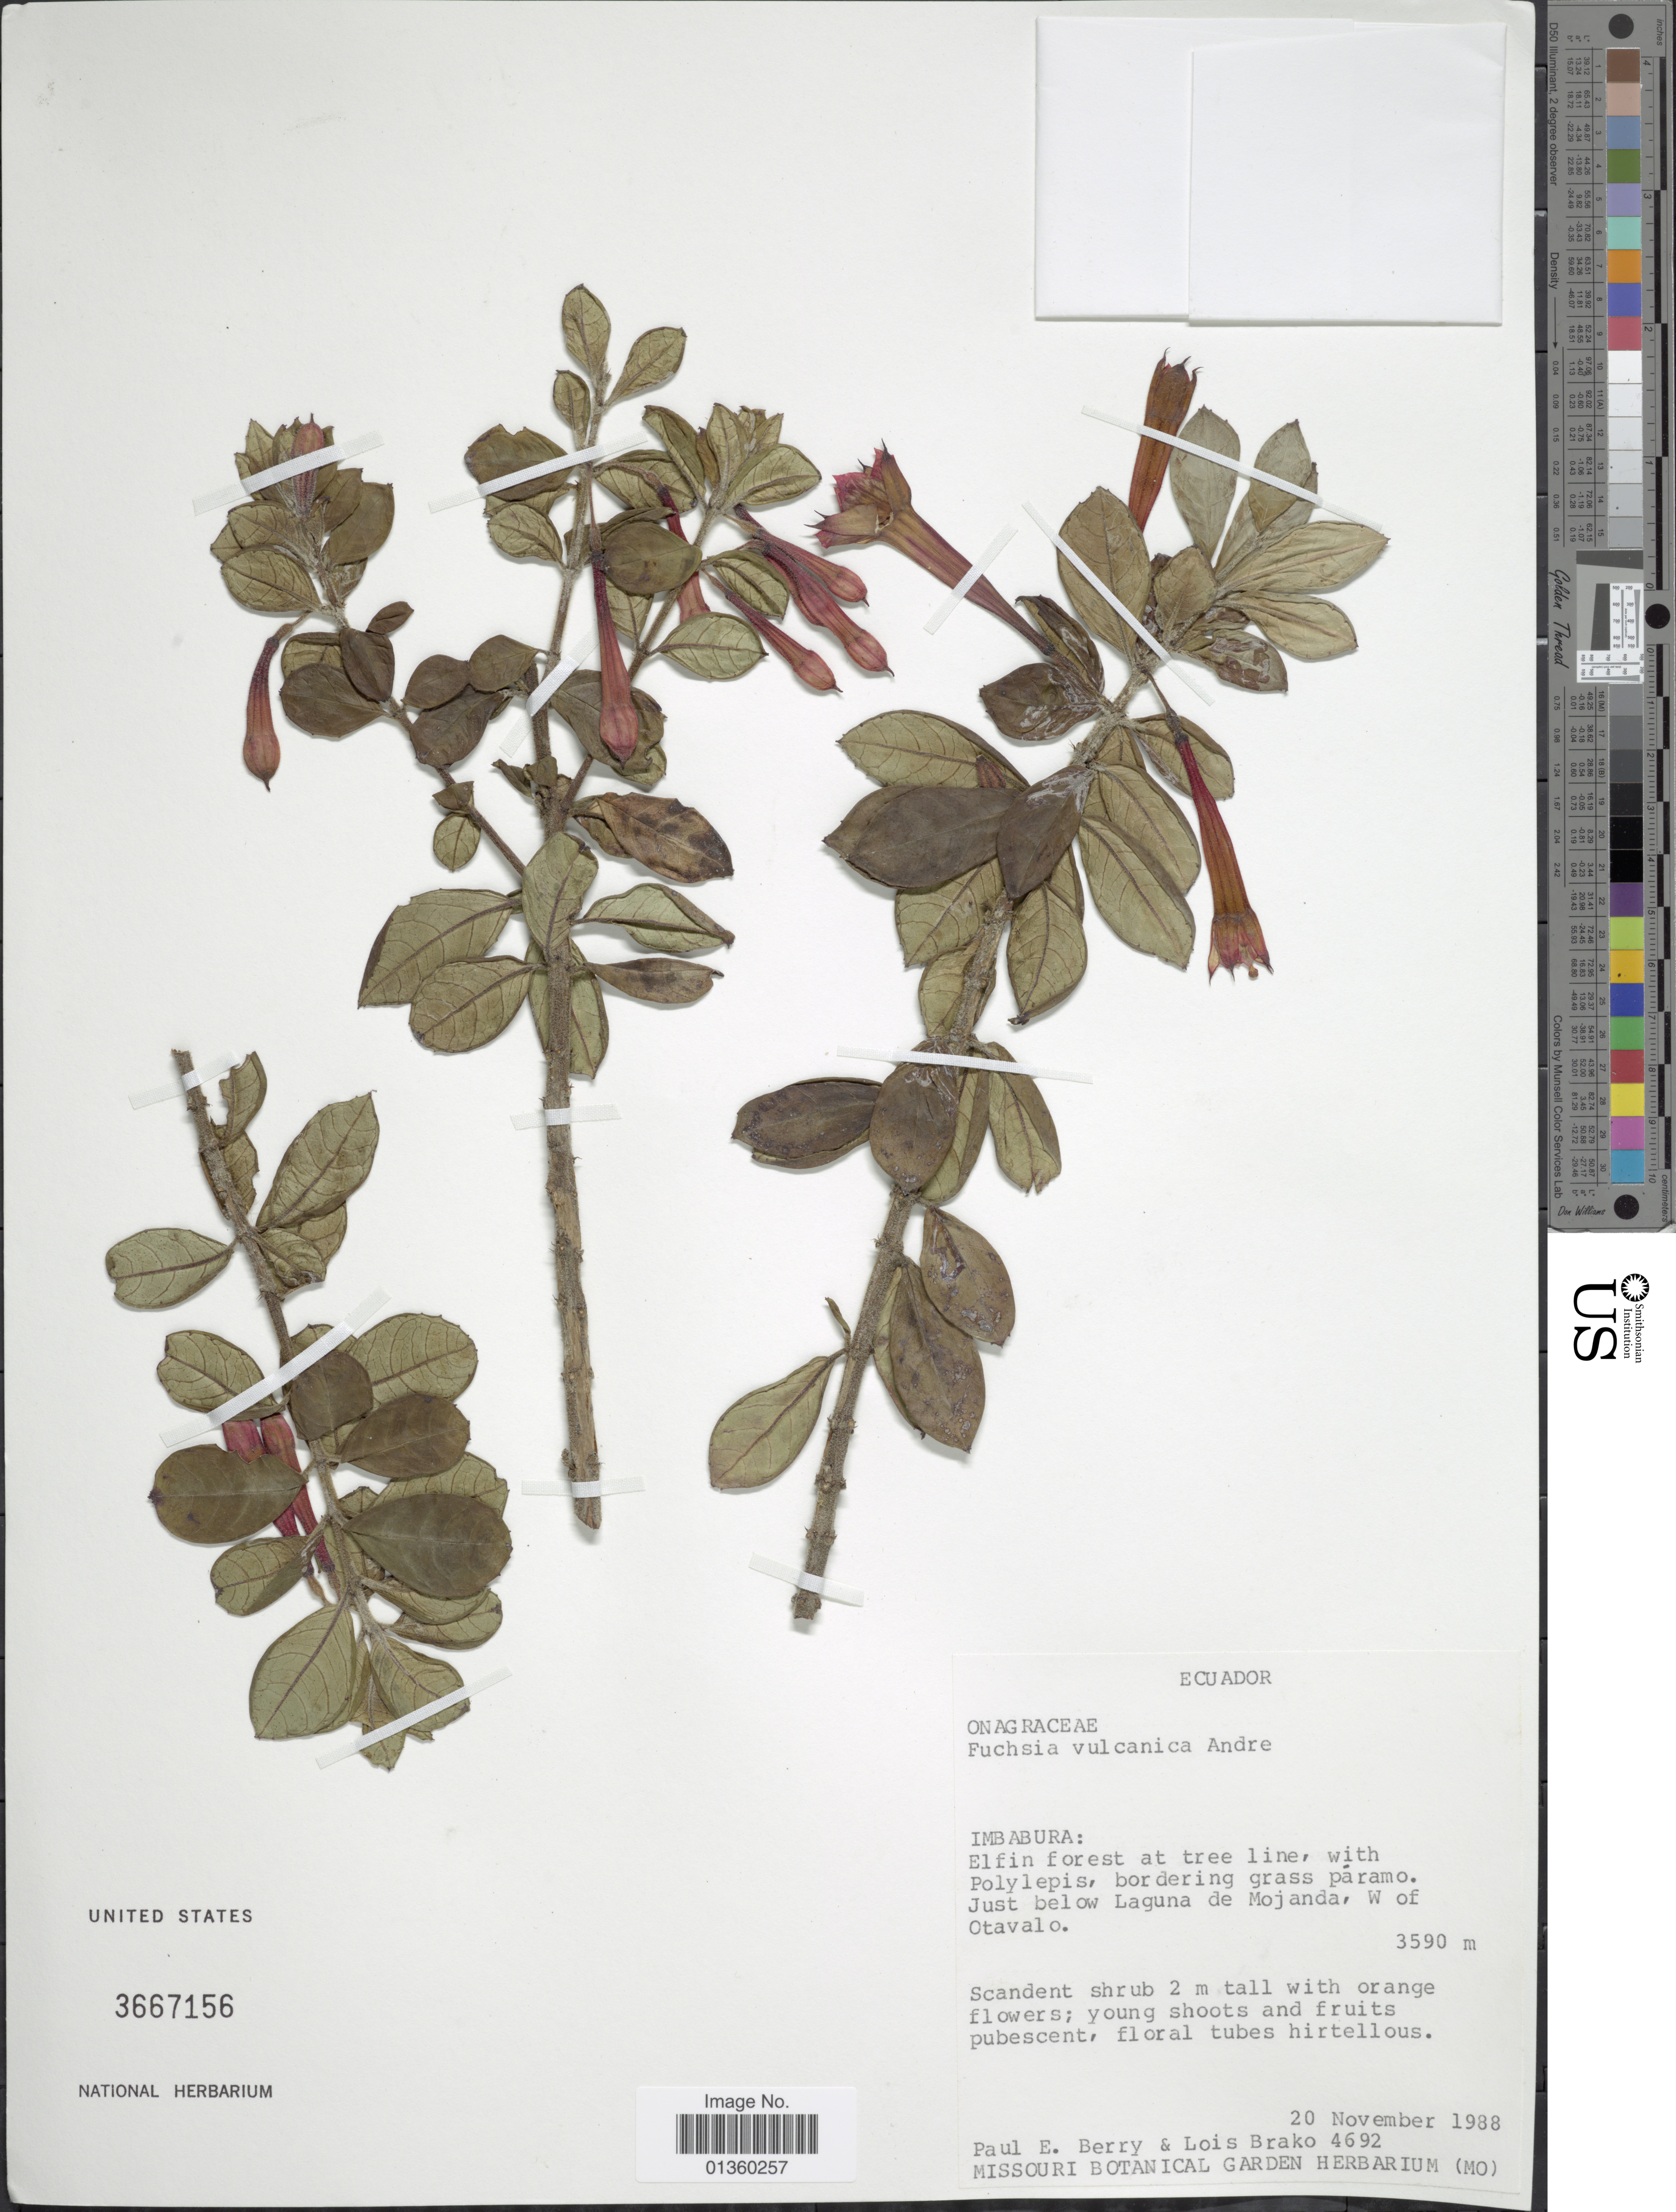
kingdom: Plantae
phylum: Tracheophyta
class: Magnoliopsida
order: Myrtales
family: Onagraceae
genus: Fuchsia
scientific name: Fuchsia vulcanica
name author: André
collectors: P. E. Berry & L. Brako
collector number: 4692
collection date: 1988-11-20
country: Ecuador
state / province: Imbabura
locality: Just below Laguna de Mojanda, W of Otavalo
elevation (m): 3590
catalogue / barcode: US 3667156